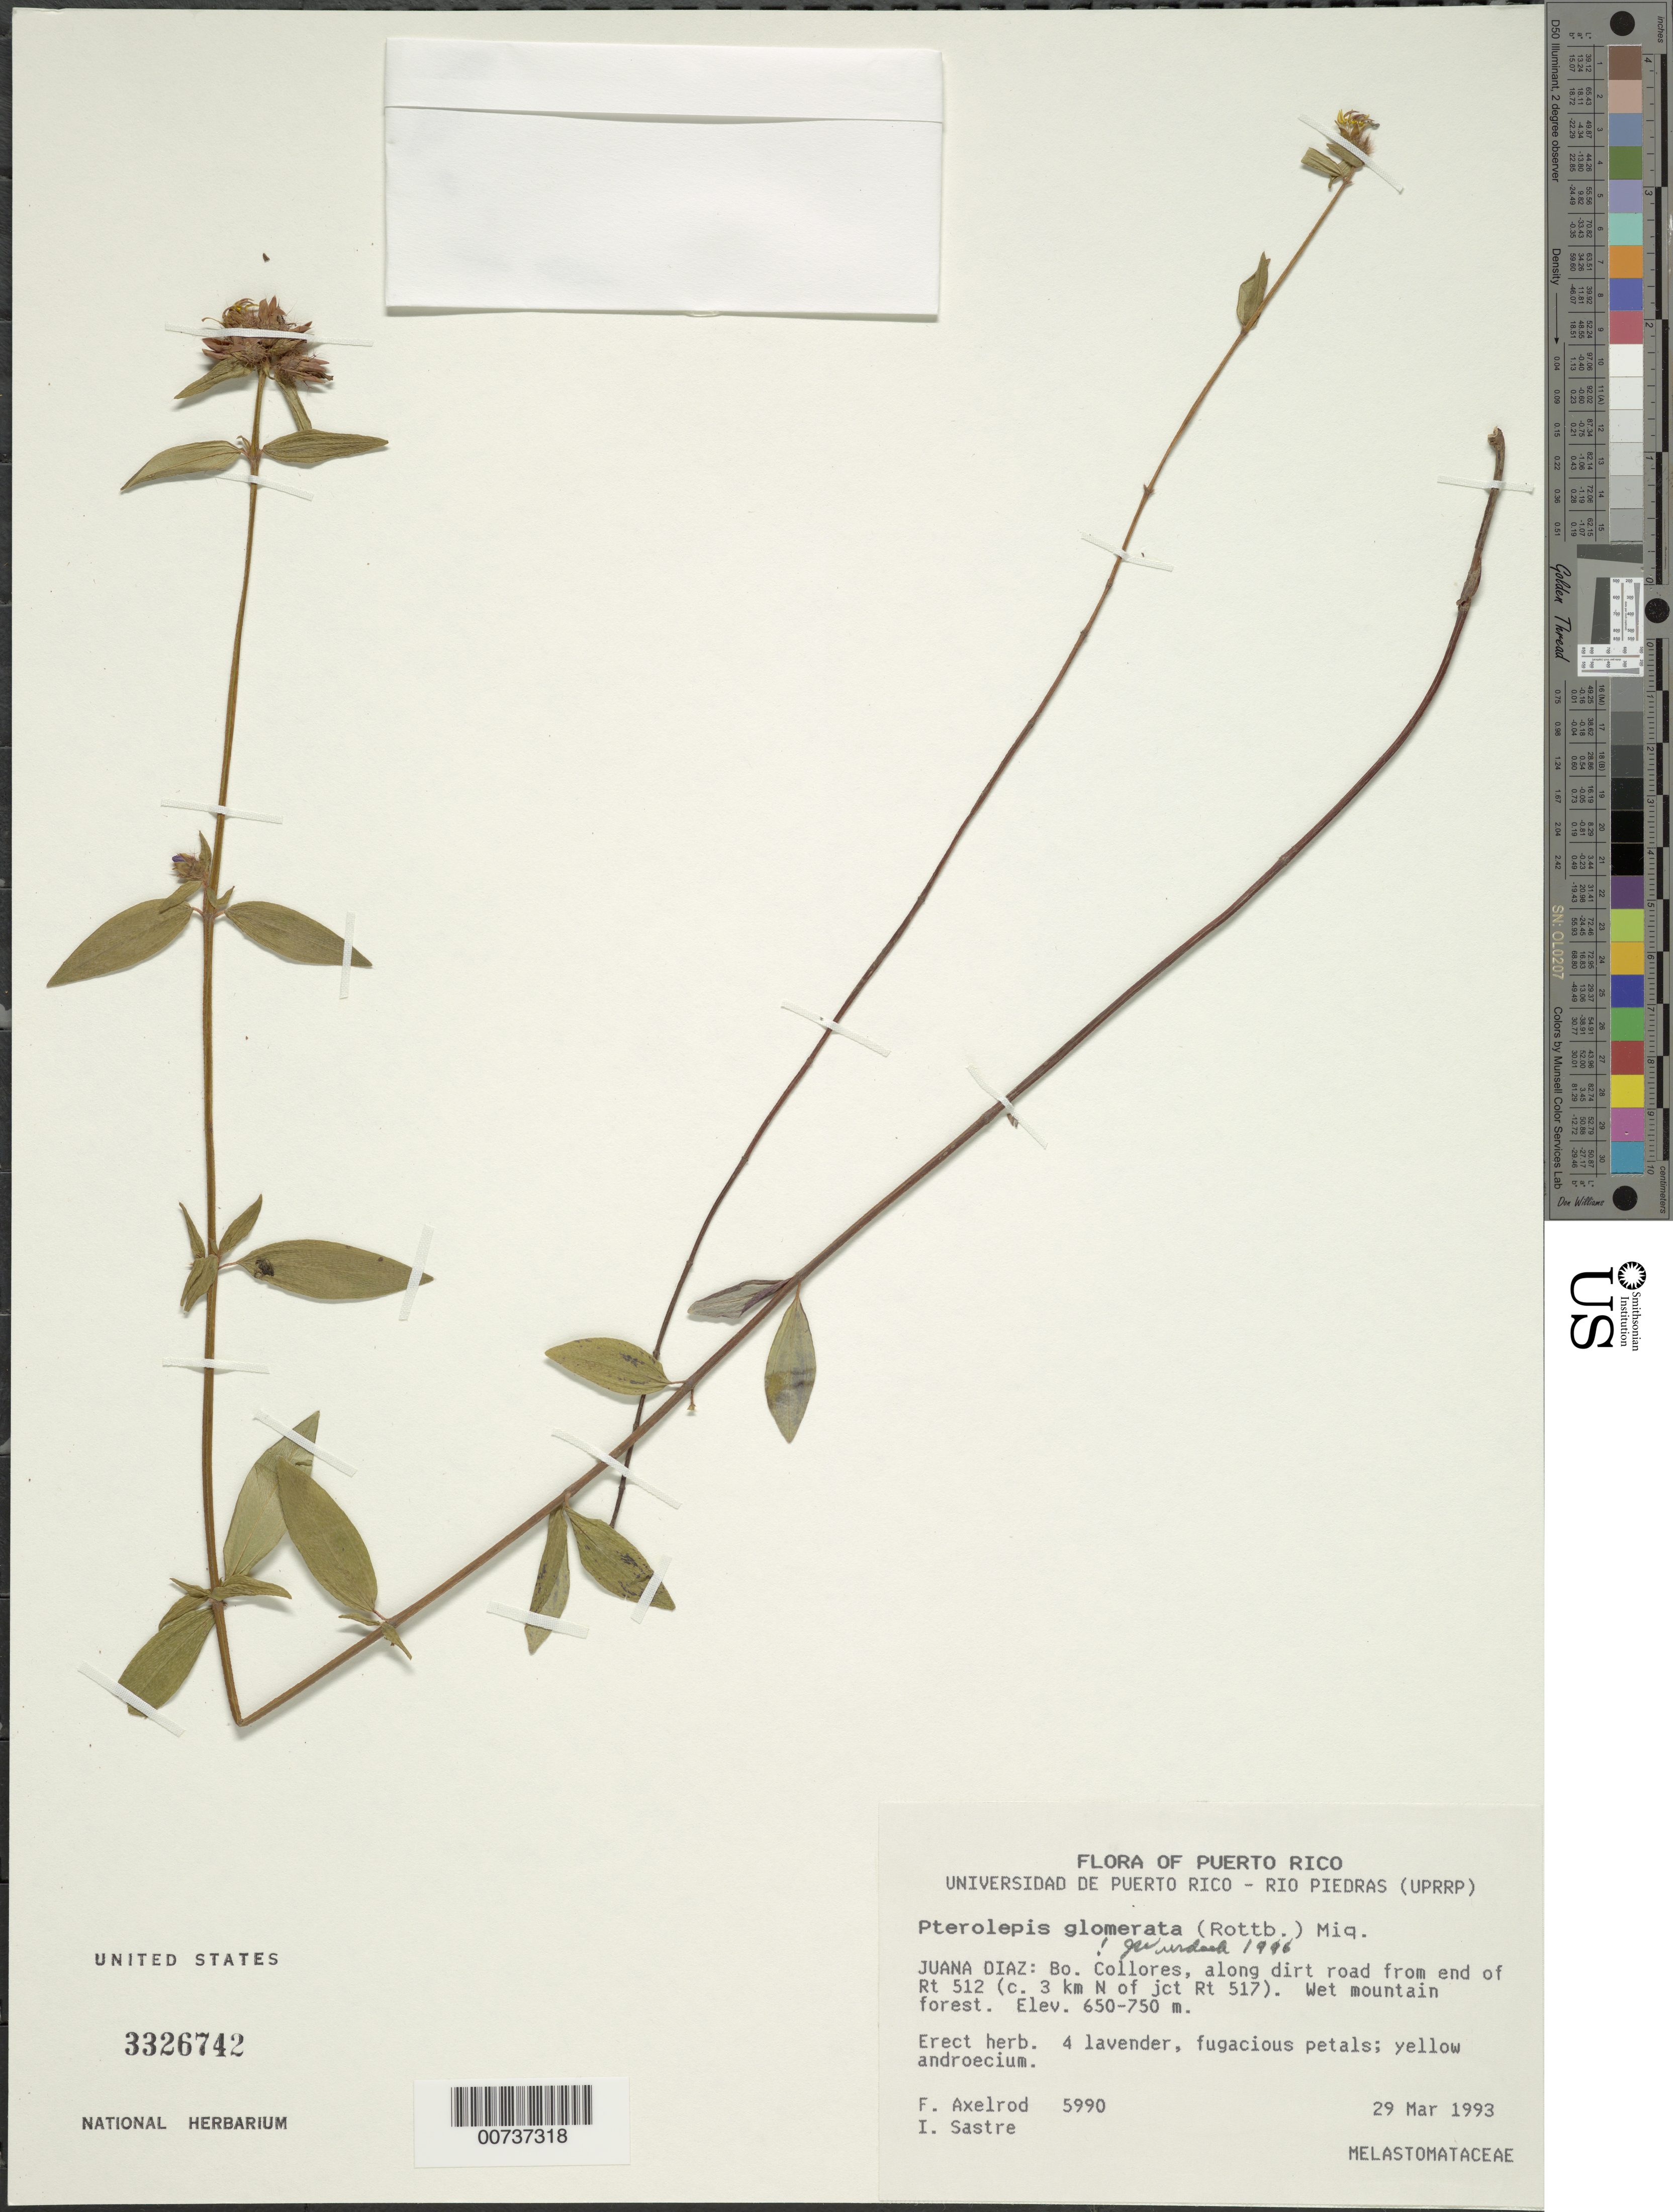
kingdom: Plantae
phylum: Tracheophyta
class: Magnoliopsida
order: Myrtales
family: Melastomataceae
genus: Pterolepis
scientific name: Pterolepis glomerata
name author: (Rottb.) Miq.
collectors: F. S. Axelrod & I. Sastre-de Jesús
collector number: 5990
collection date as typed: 21 Mar 1993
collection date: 1993-03-21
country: Puerto Rico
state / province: Juana Díaz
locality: Juana Díaz: Barrio Collores, along dirt road from end of Rt 512 (c. 3 km N of jct Rt 517)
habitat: Wet mountain forest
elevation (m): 650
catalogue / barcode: US 3326742